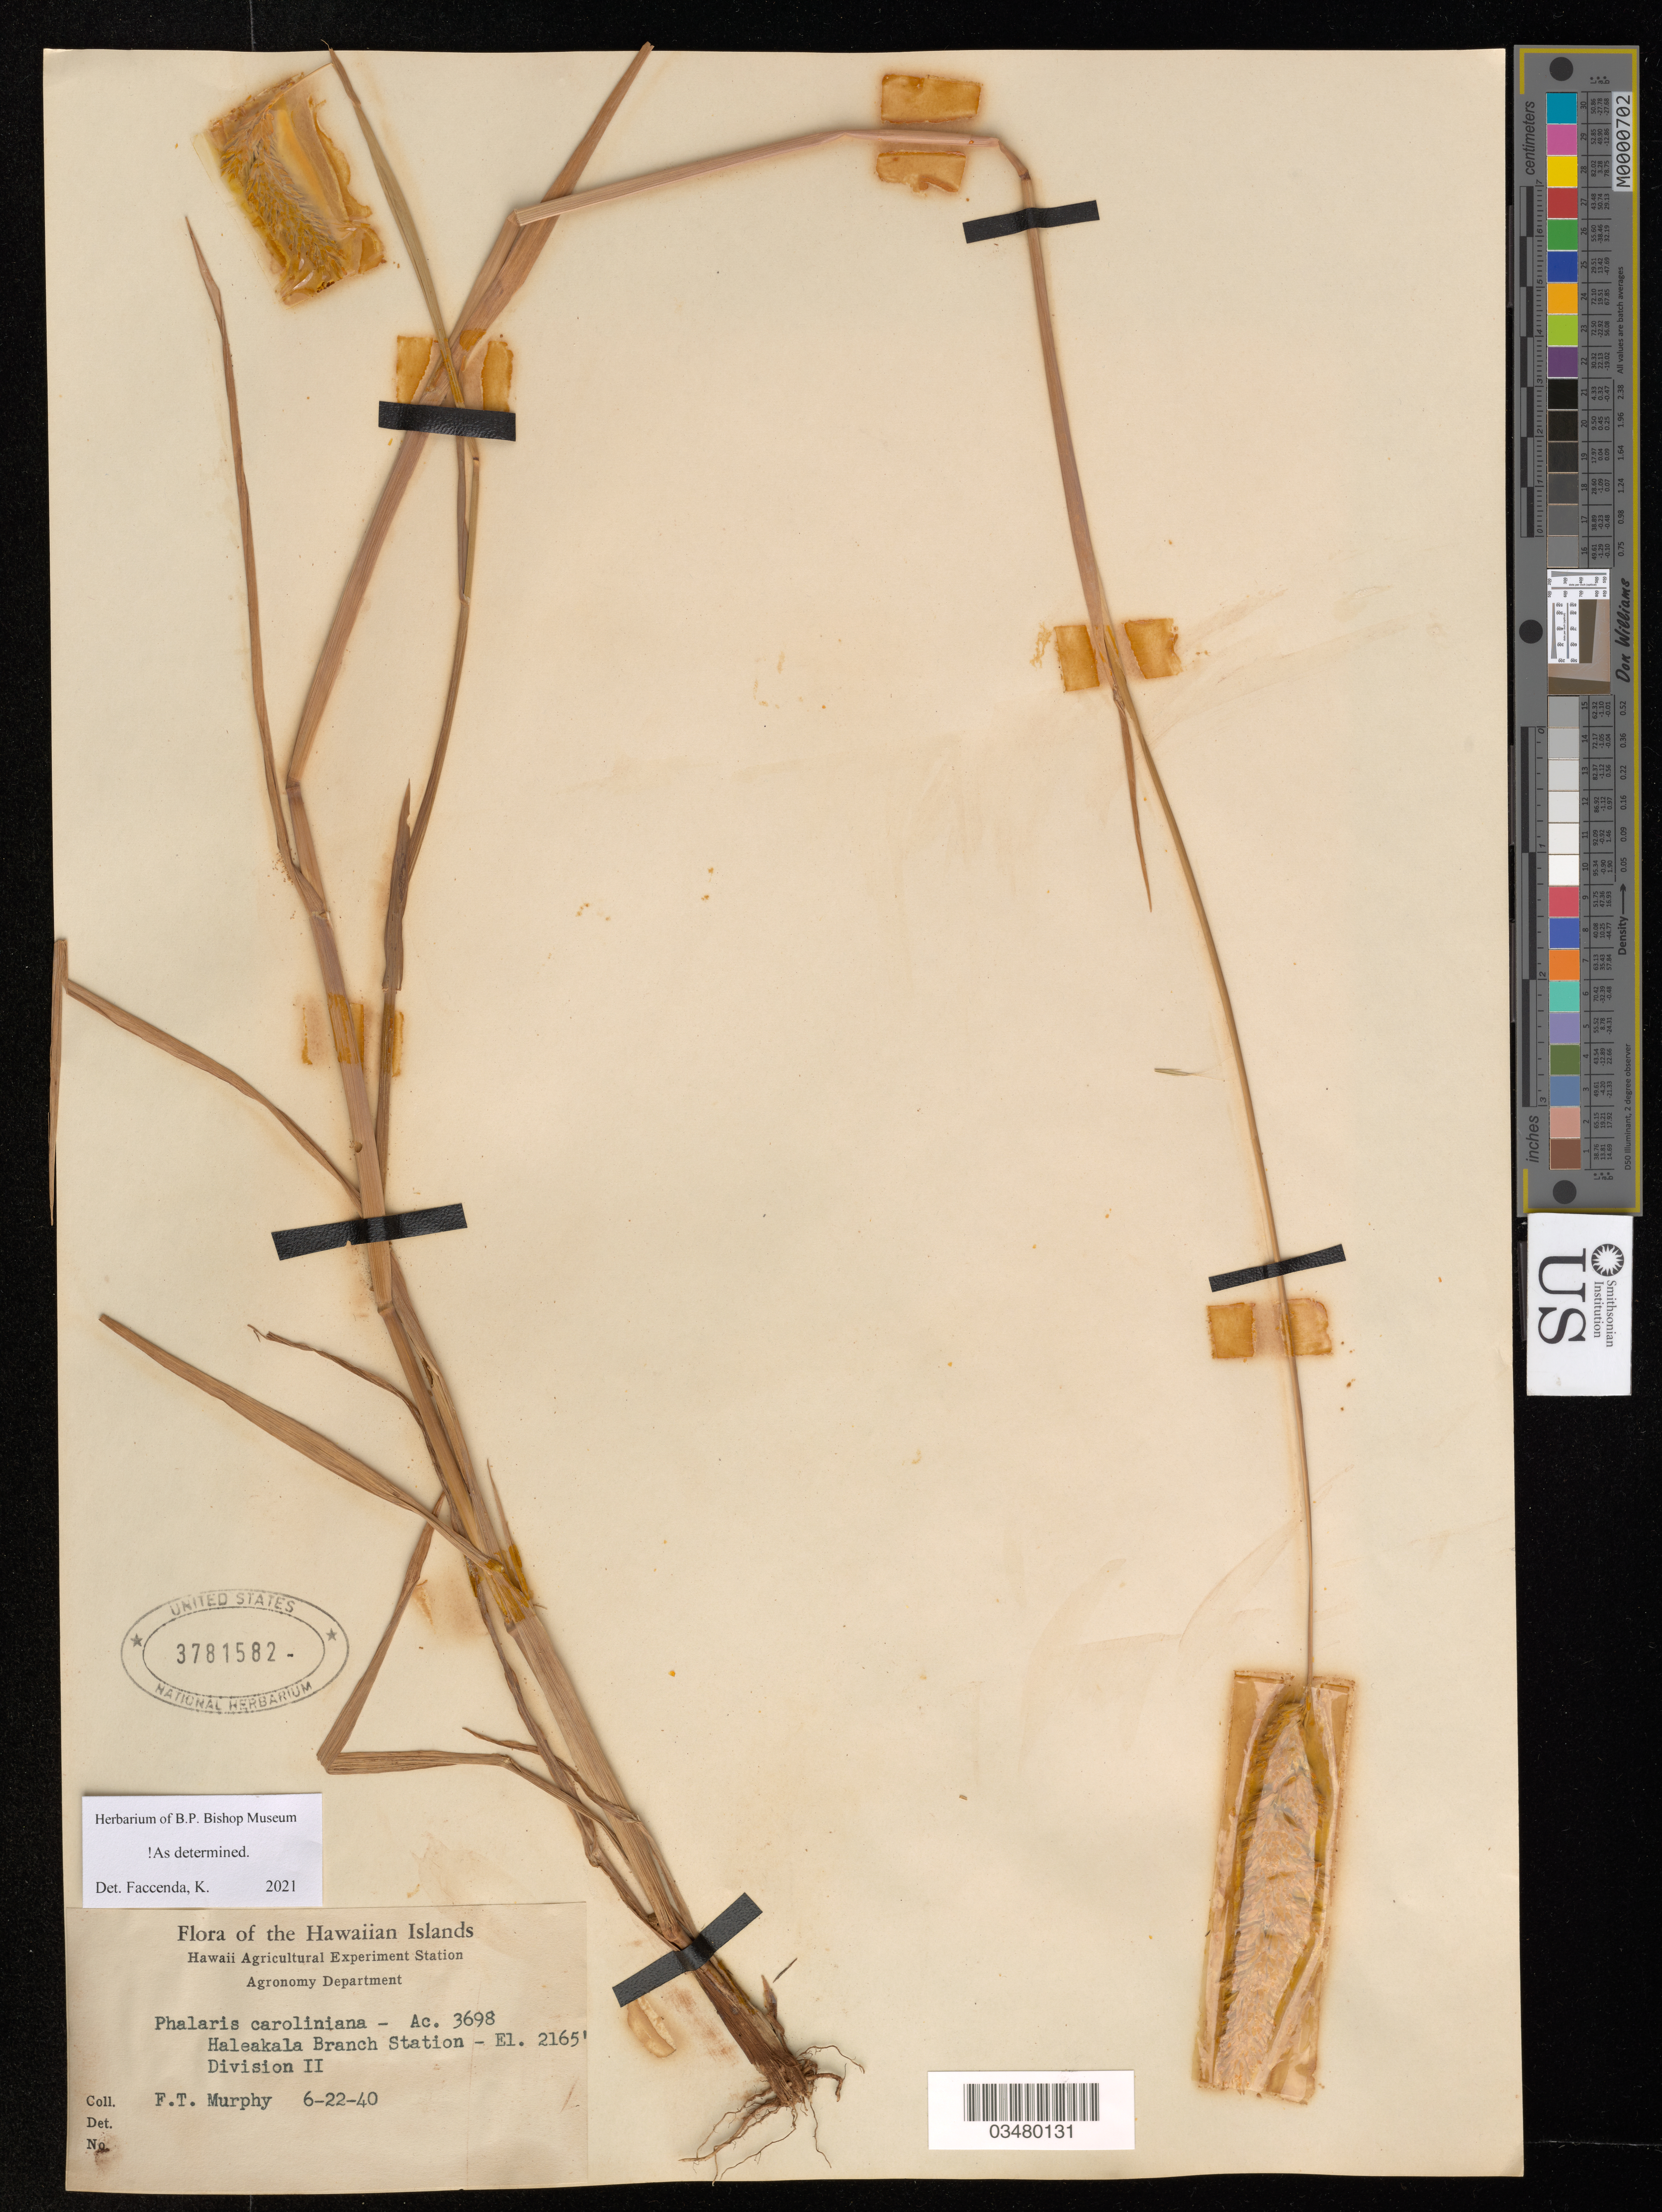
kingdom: Plantae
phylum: Tracheophyta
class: Liliopsida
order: Poales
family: Poaceae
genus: Phalaris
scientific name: Phalaris caroliniana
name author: Walter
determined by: Faccenda, K.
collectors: F. Murphy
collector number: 3698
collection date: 1940-06-22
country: United States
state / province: Hawaii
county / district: Maui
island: Maui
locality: Haleakala Branch Station, Division II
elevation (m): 660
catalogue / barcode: US 3781582